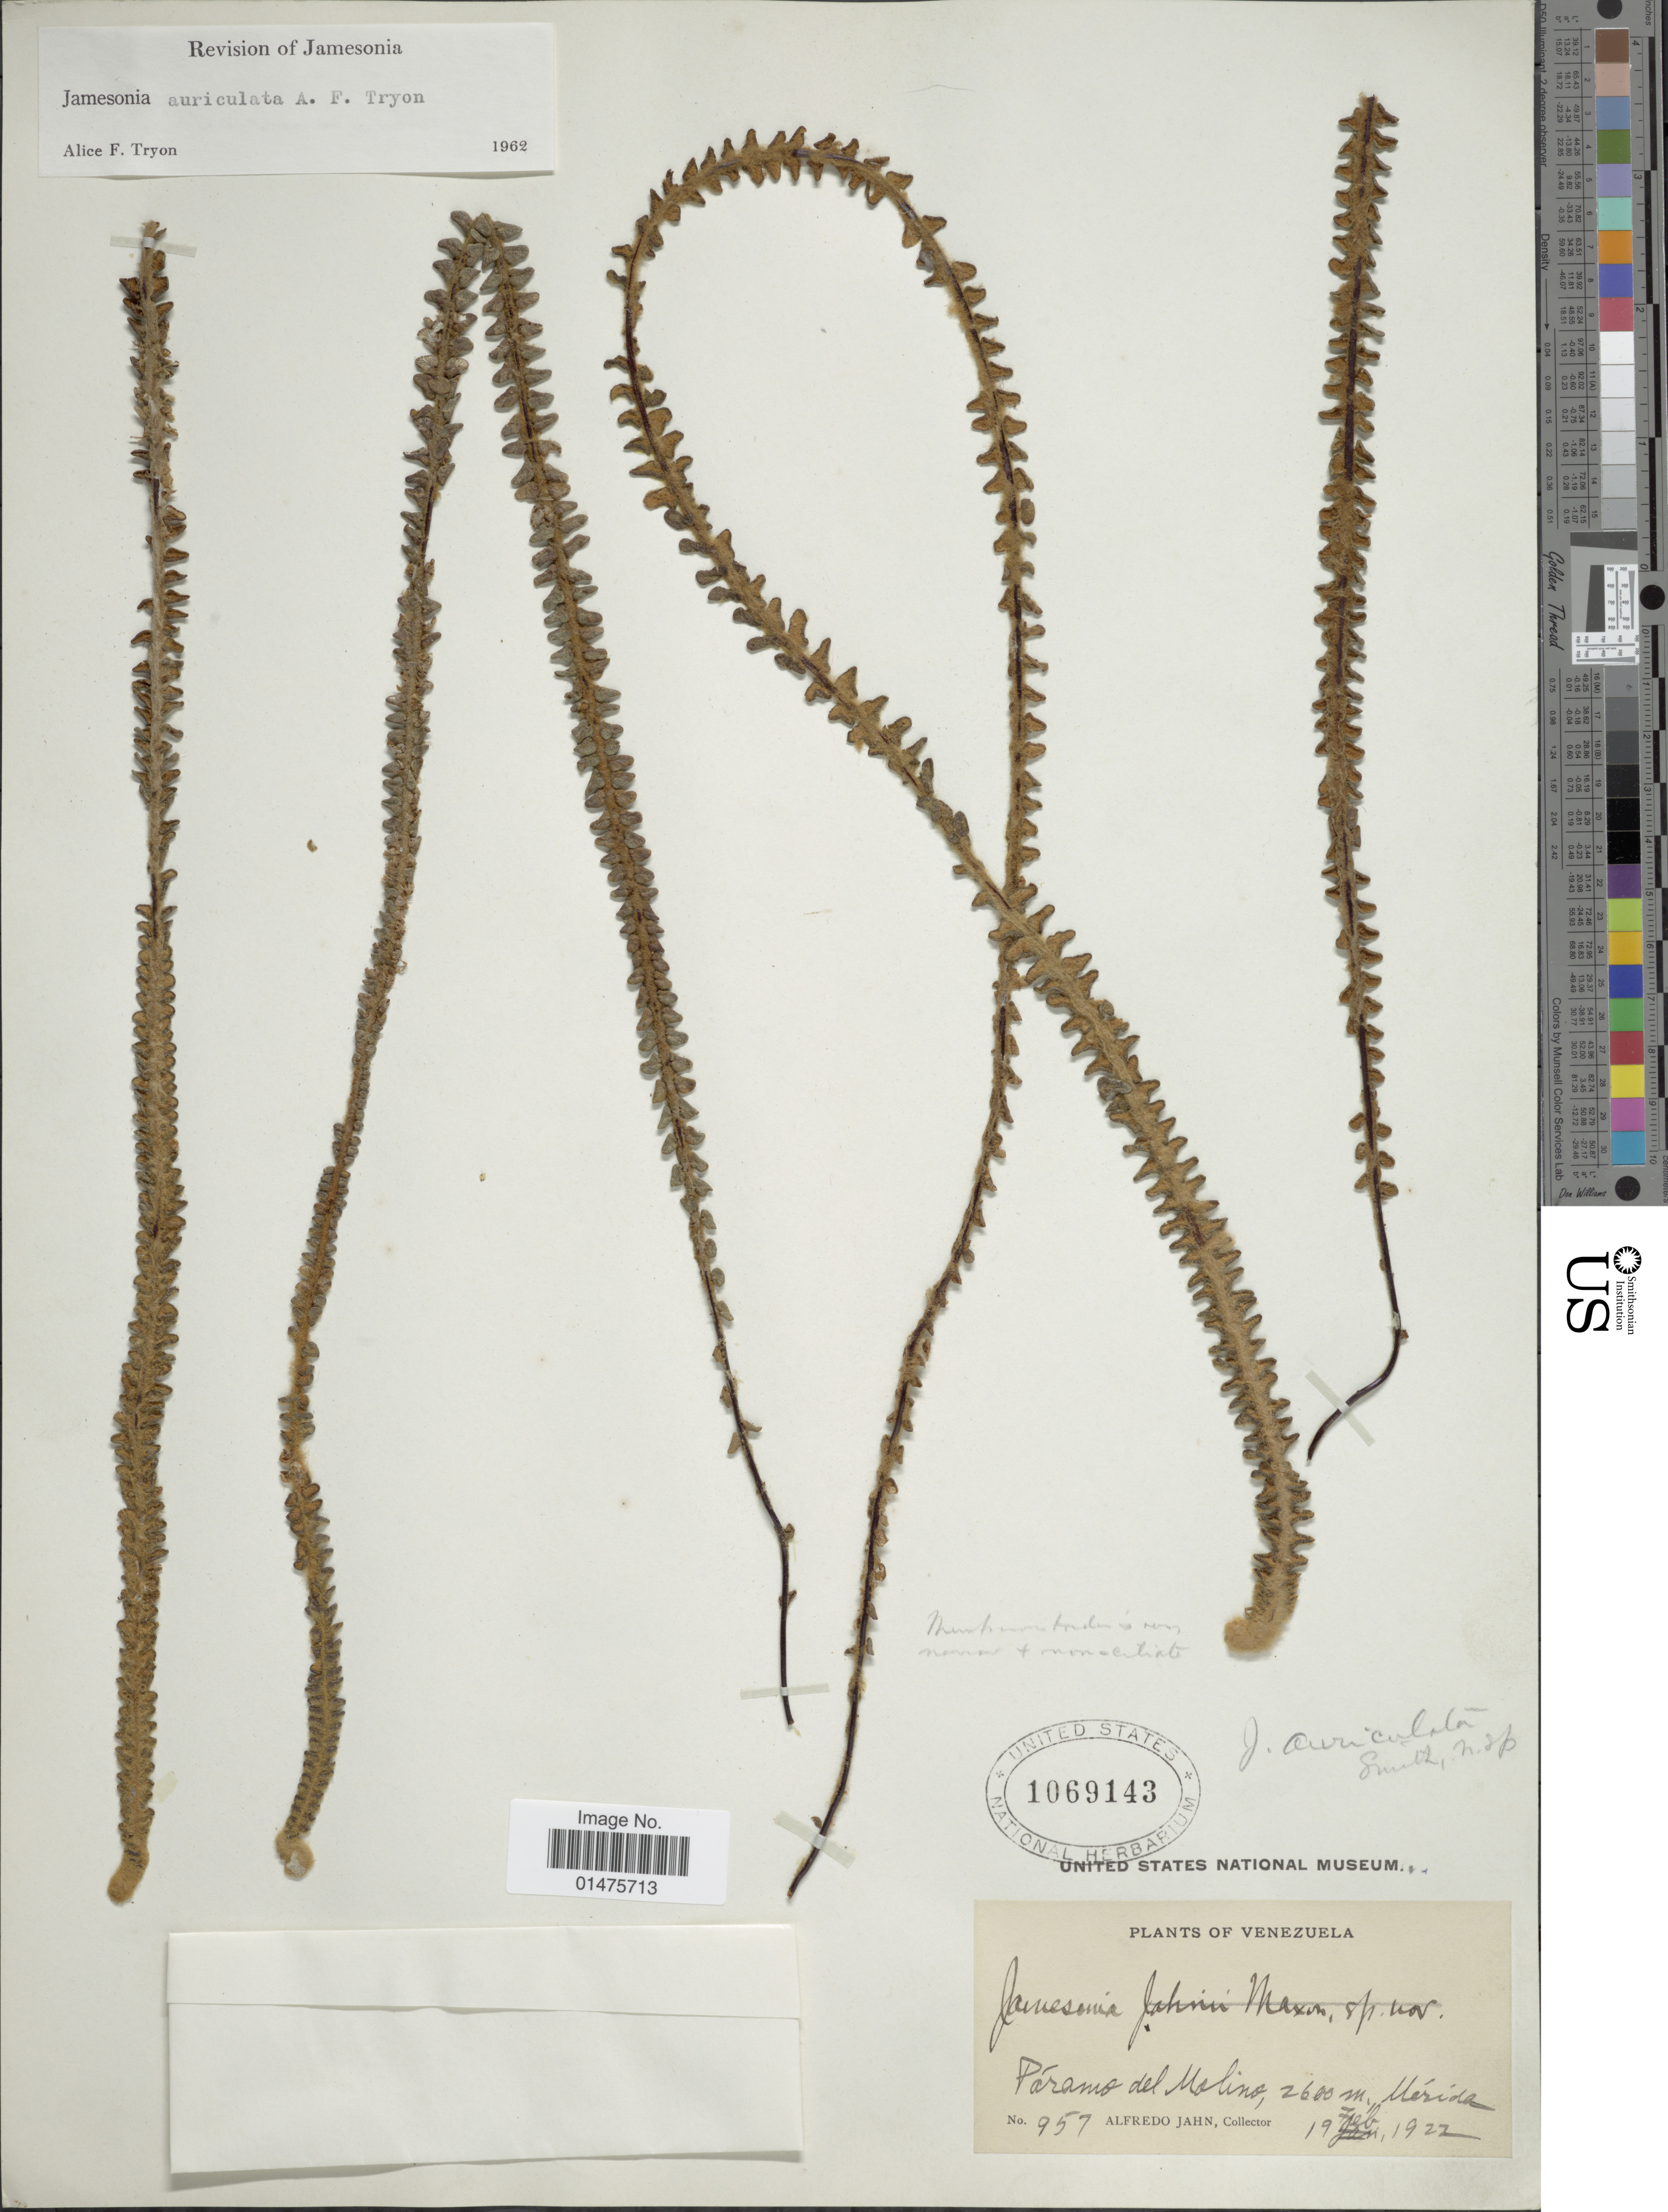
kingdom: Plantae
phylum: Tracheophyta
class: Polypodiopsida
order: Polypodiales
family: Pteridaceae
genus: Jamesonia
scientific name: Jamesonia auriculata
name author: A.F. Tryon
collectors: A. Jahn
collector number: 957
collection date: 1922-02-19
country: Venezuela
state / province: Mérida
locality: Páramo del Molino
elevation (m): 2600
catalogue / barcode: US 1069143